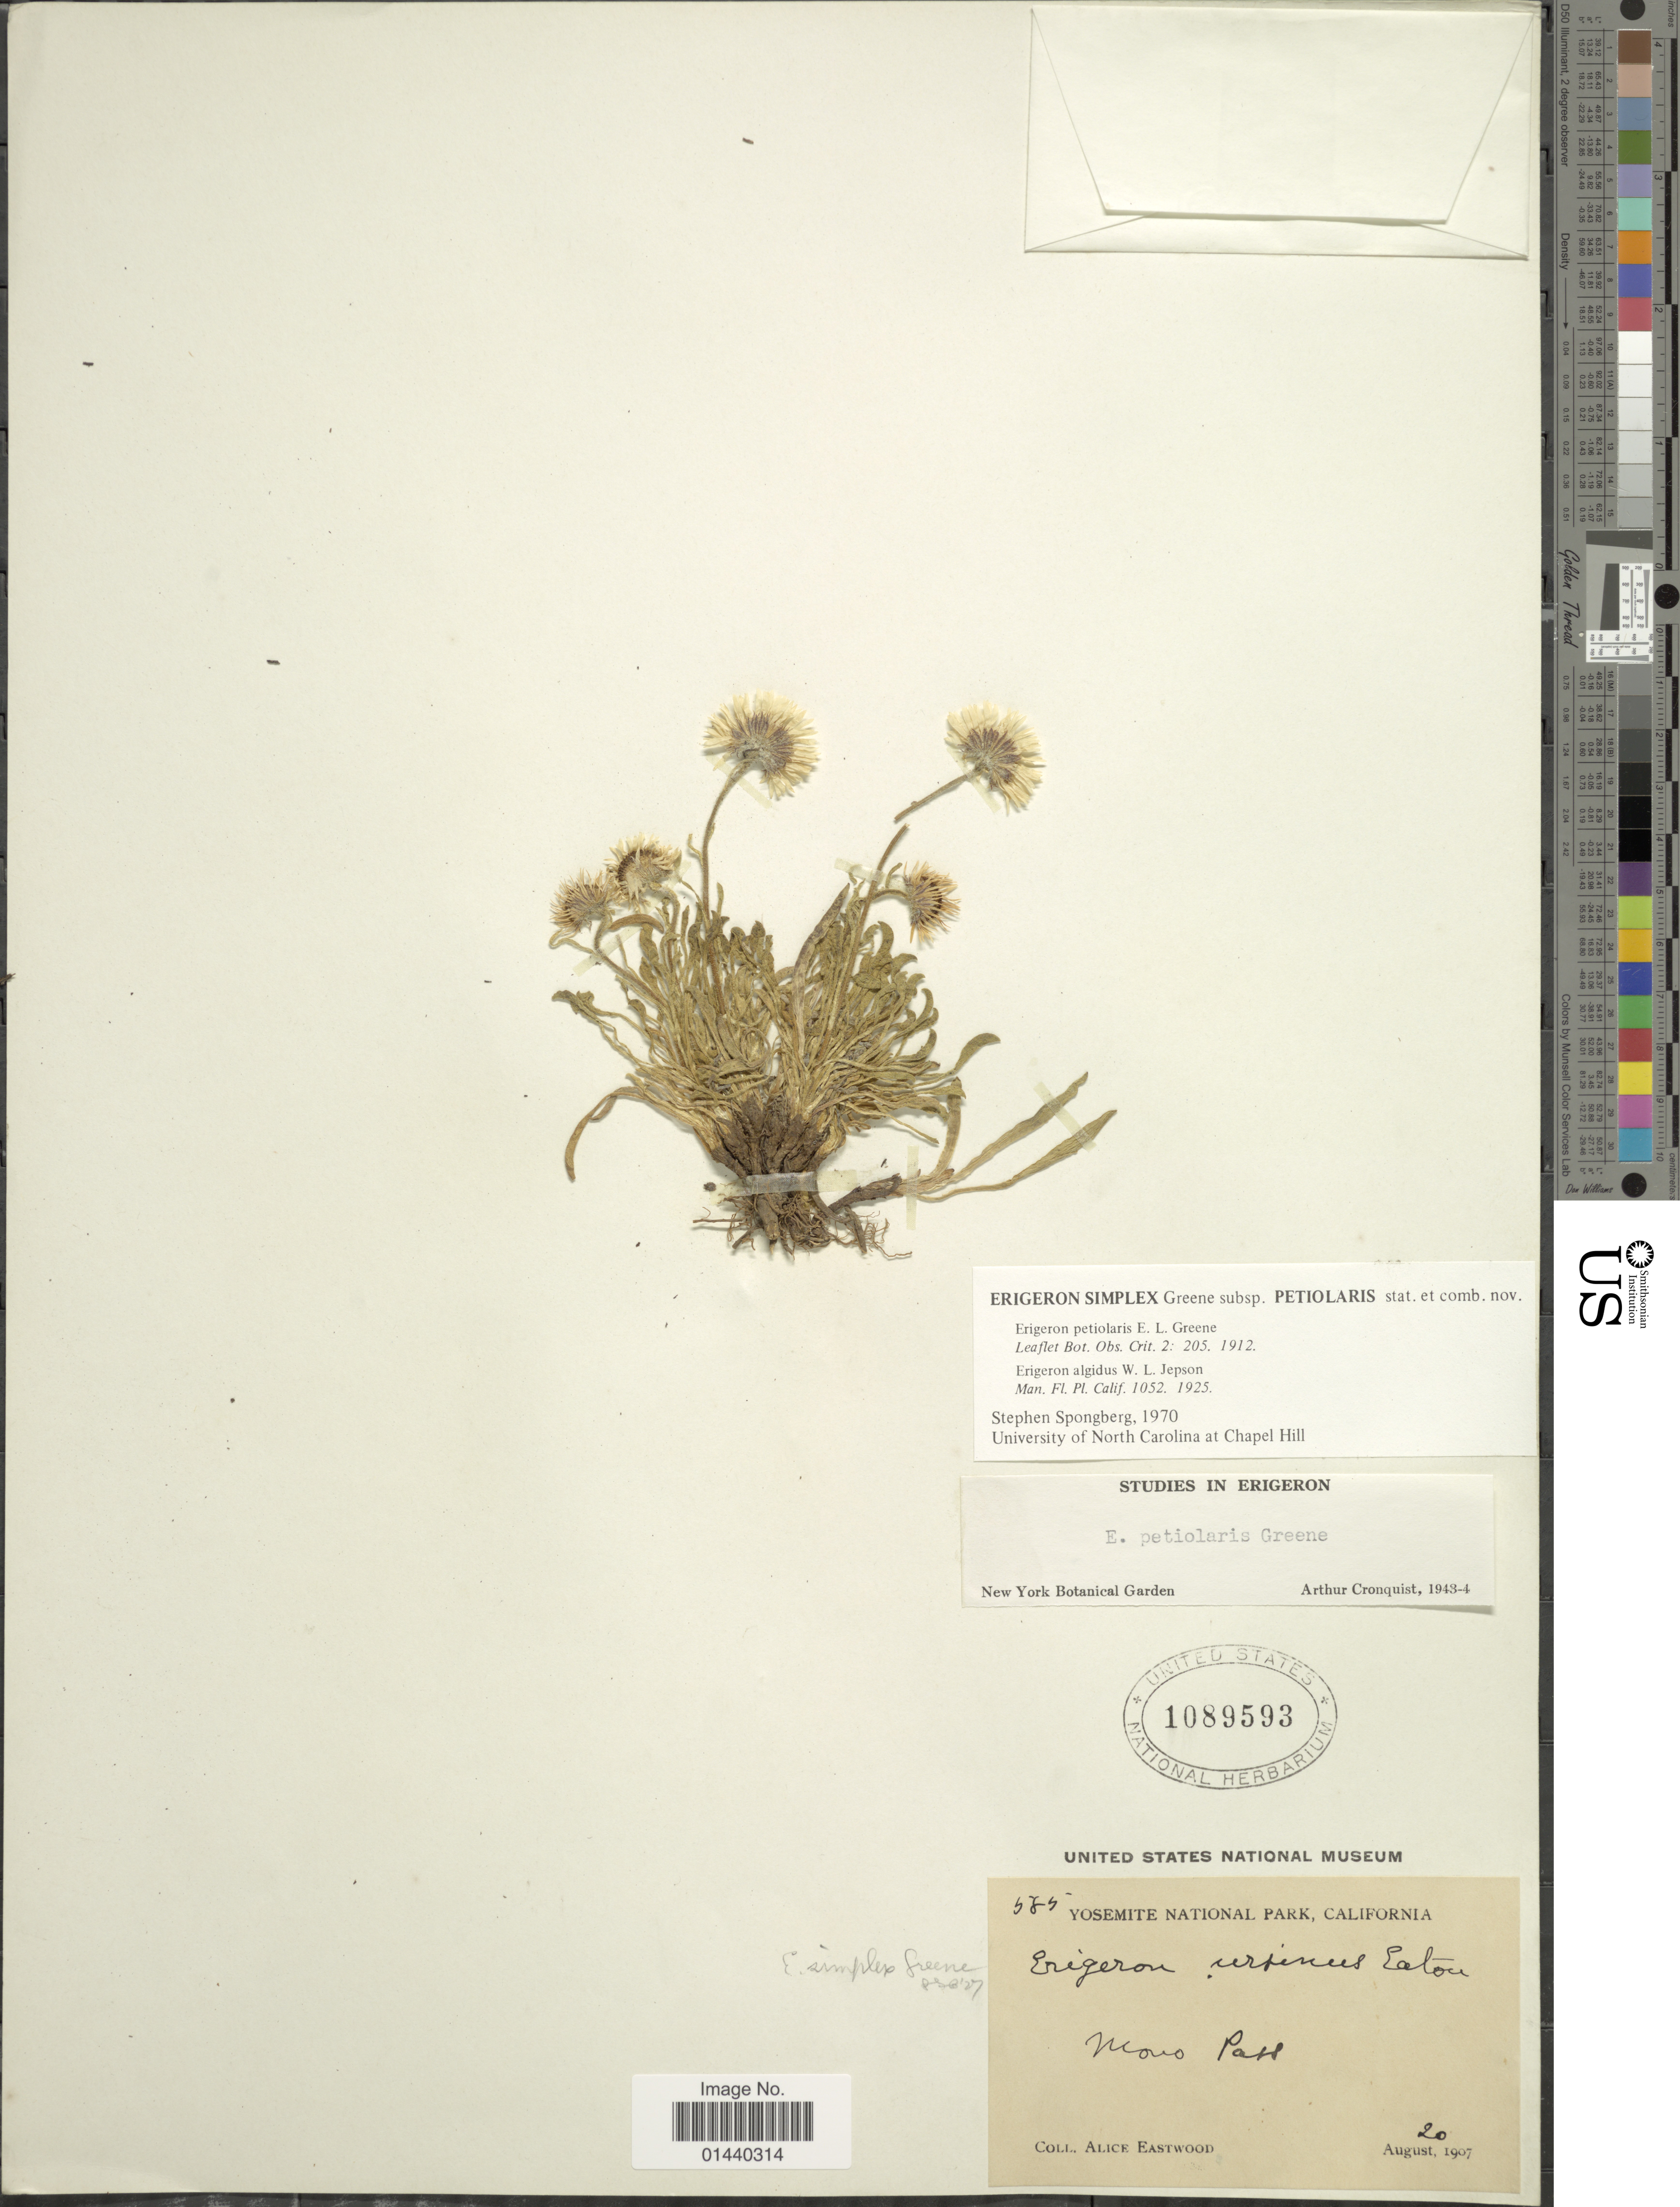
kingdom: Plantae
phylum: Tracheophyta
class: Magnoliopsida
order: Asterales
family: Asteraceae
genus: Erigeron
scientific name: Erigeron simplex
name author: Greene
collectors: A. Eastwood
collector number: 585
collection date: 1907-08-20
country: United States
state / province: California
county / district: Mono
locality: Mono Pass.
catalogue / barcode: US 1089593